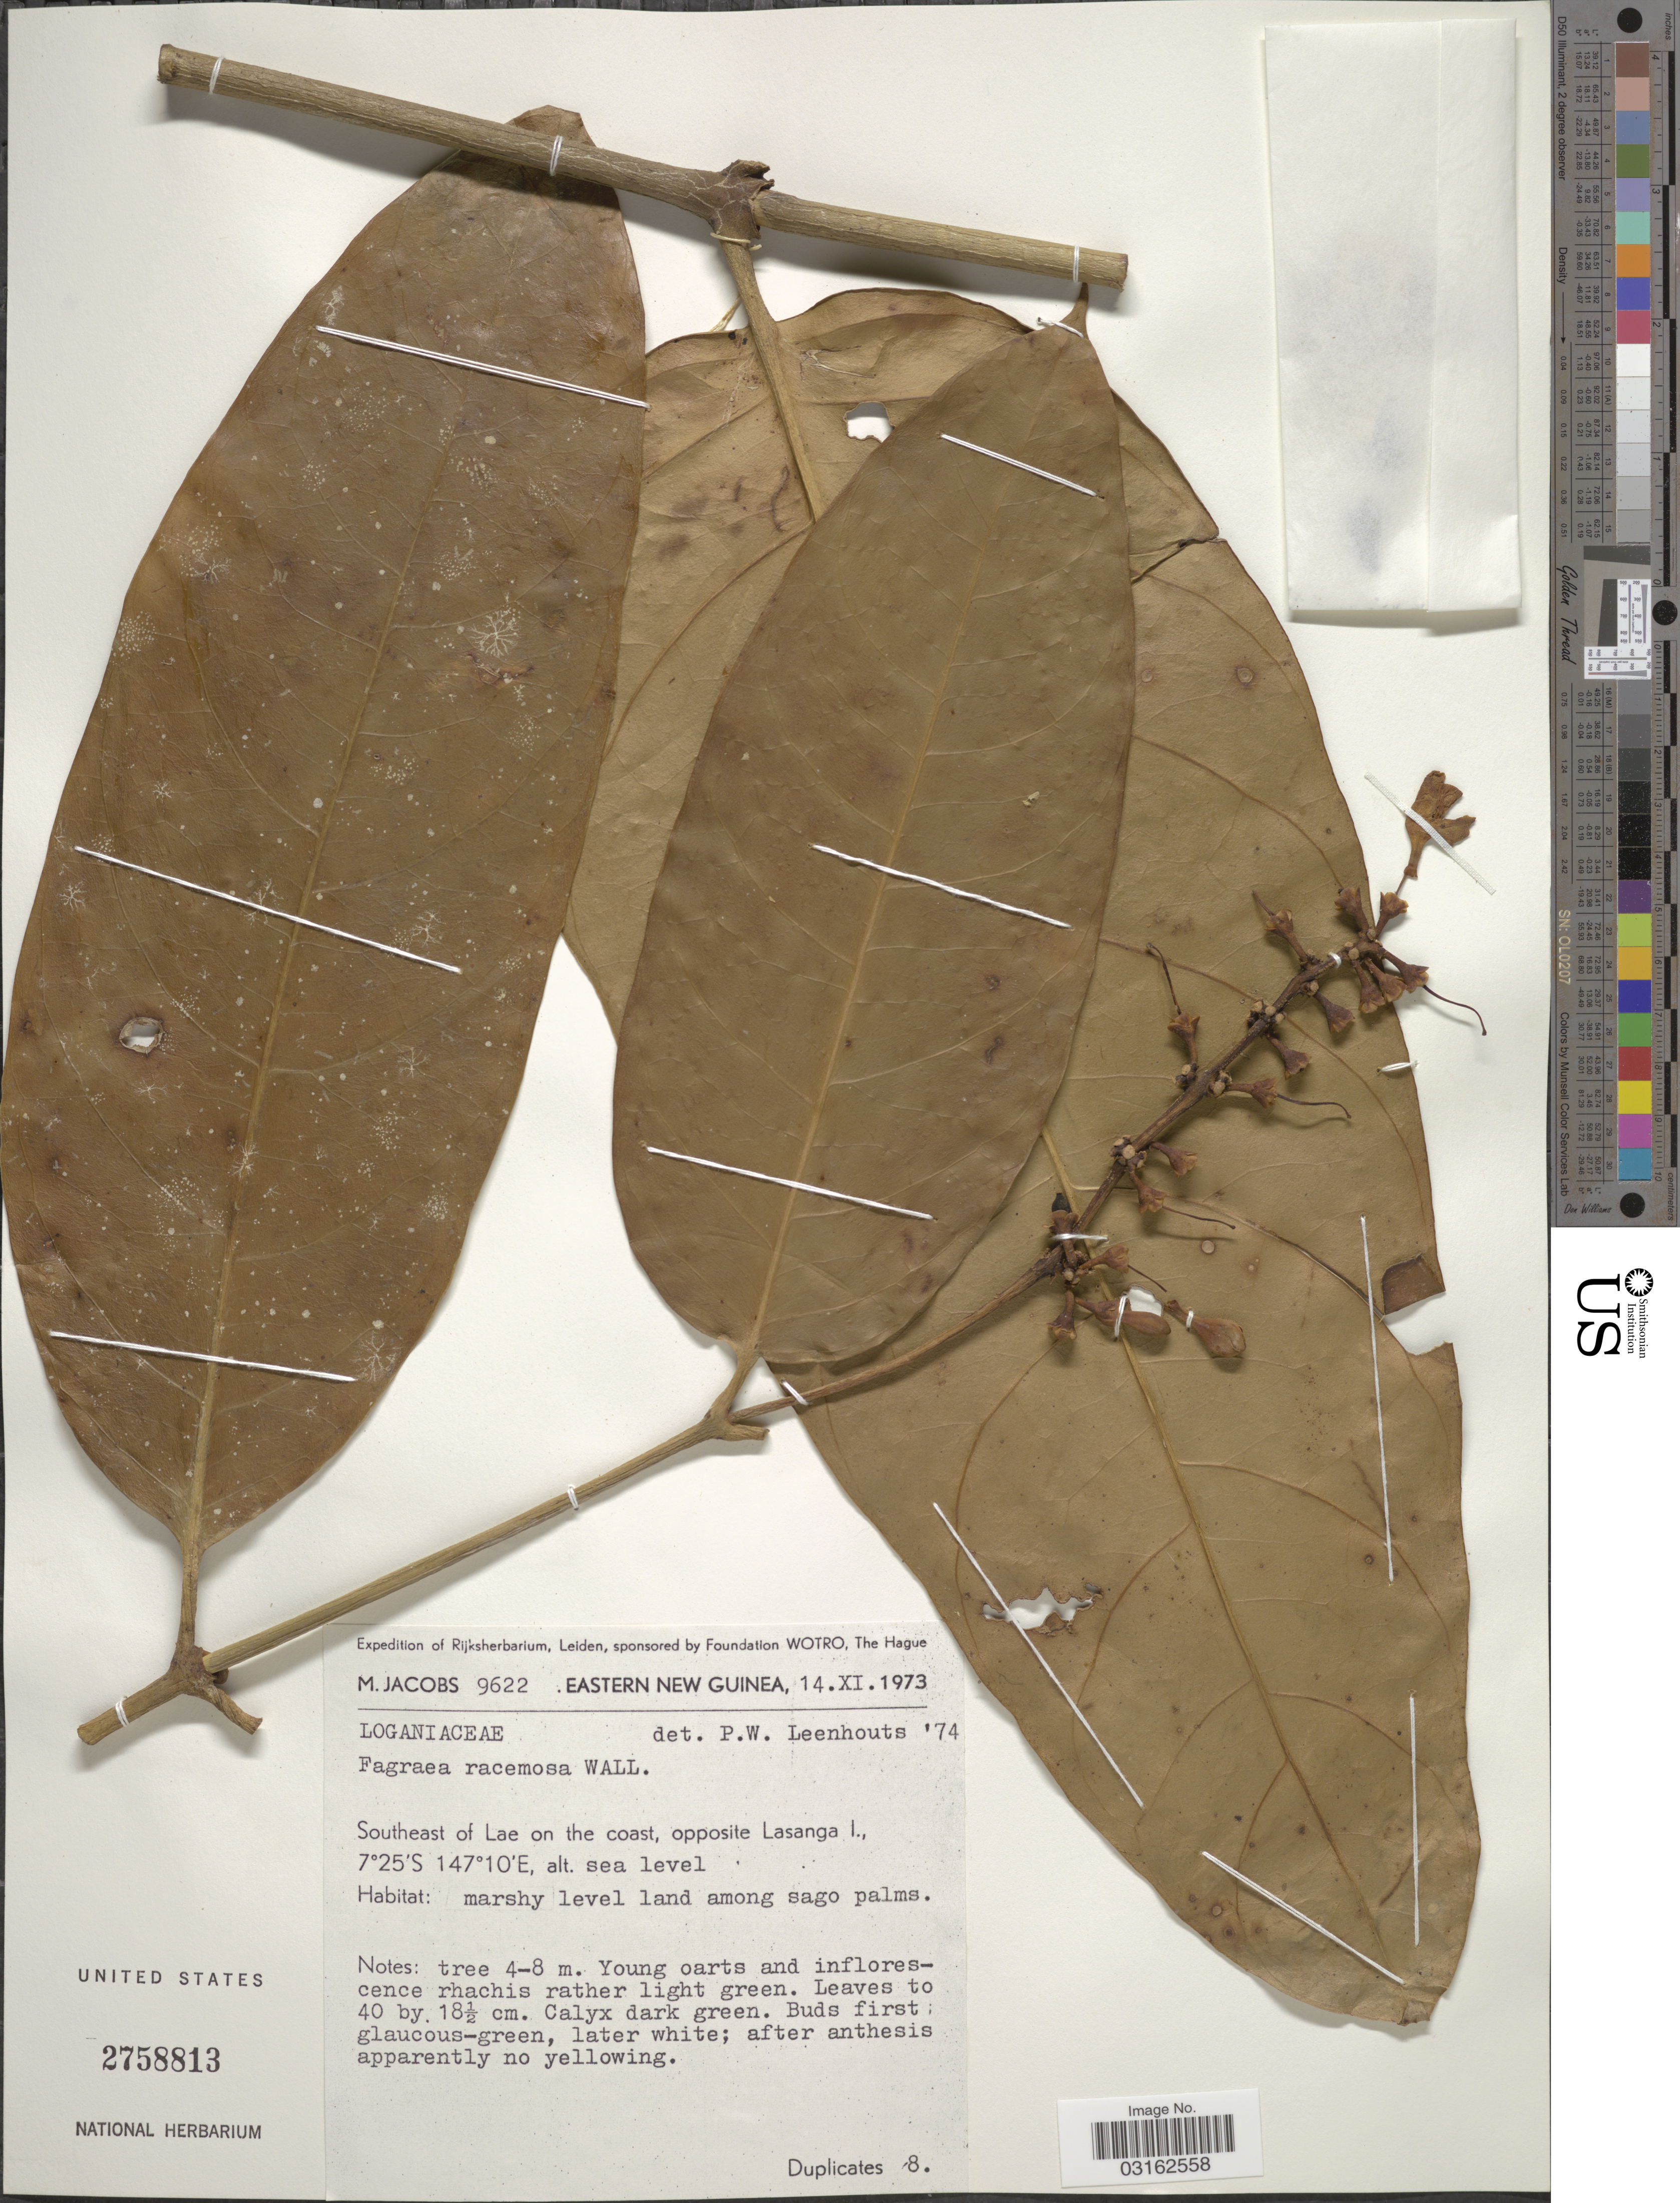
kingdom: Plantae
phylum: Tracheophyta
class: Magnoliopsida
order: Gentianales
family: Gentianaceae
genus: Fagraea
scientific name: Fagraea racemosa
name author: Jack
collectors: M. Jacobs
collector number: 9622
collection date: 1973-11-14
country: Papua New Guinea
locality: Eastern New Guinea. Southeast of Lae on the coast, opposite Lasanga I.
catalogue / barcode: US 2758813